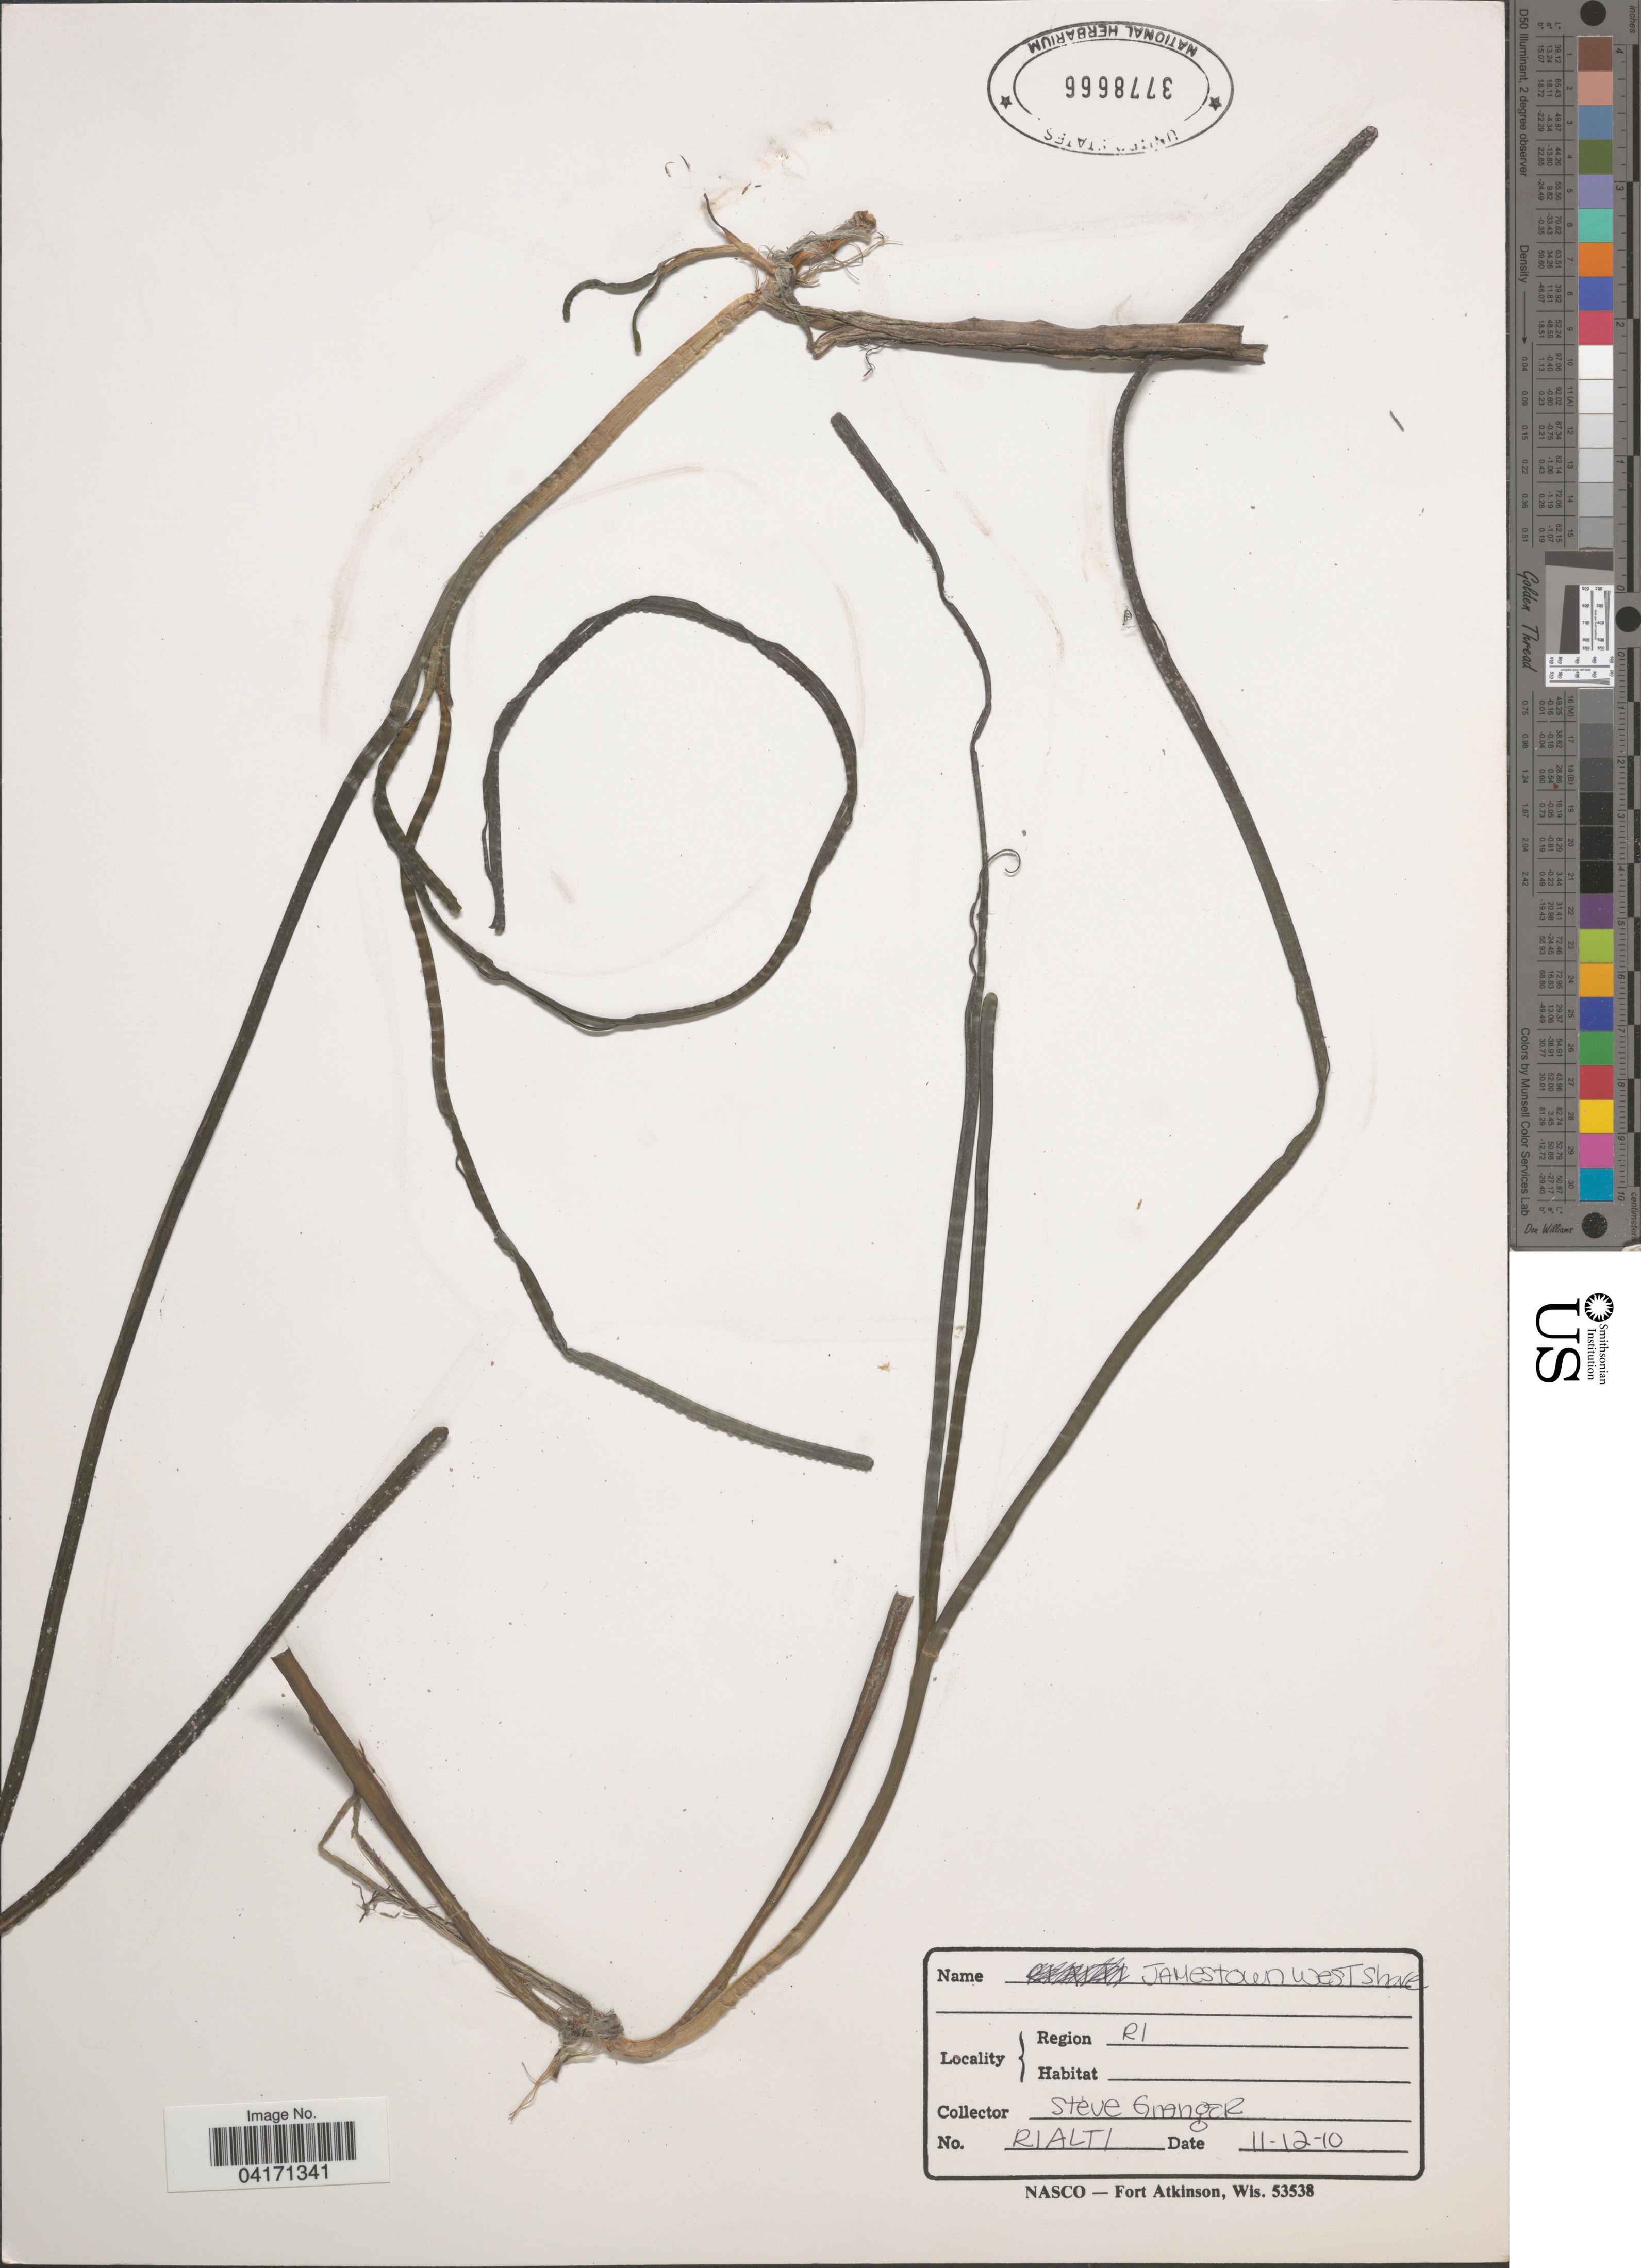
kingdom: Plantae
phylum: Tracheophyta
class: Liliopsida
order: Alismatales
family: Zosteraceae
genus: Zostera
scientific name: Zostera marina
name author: L.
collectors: S. Granger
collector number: RIALT1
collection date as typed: Transcribed d/m/y: 12/11/10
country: United States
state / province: Rhode Island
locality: Jamestown West Shore. Region RI.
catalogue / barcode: US 3778666